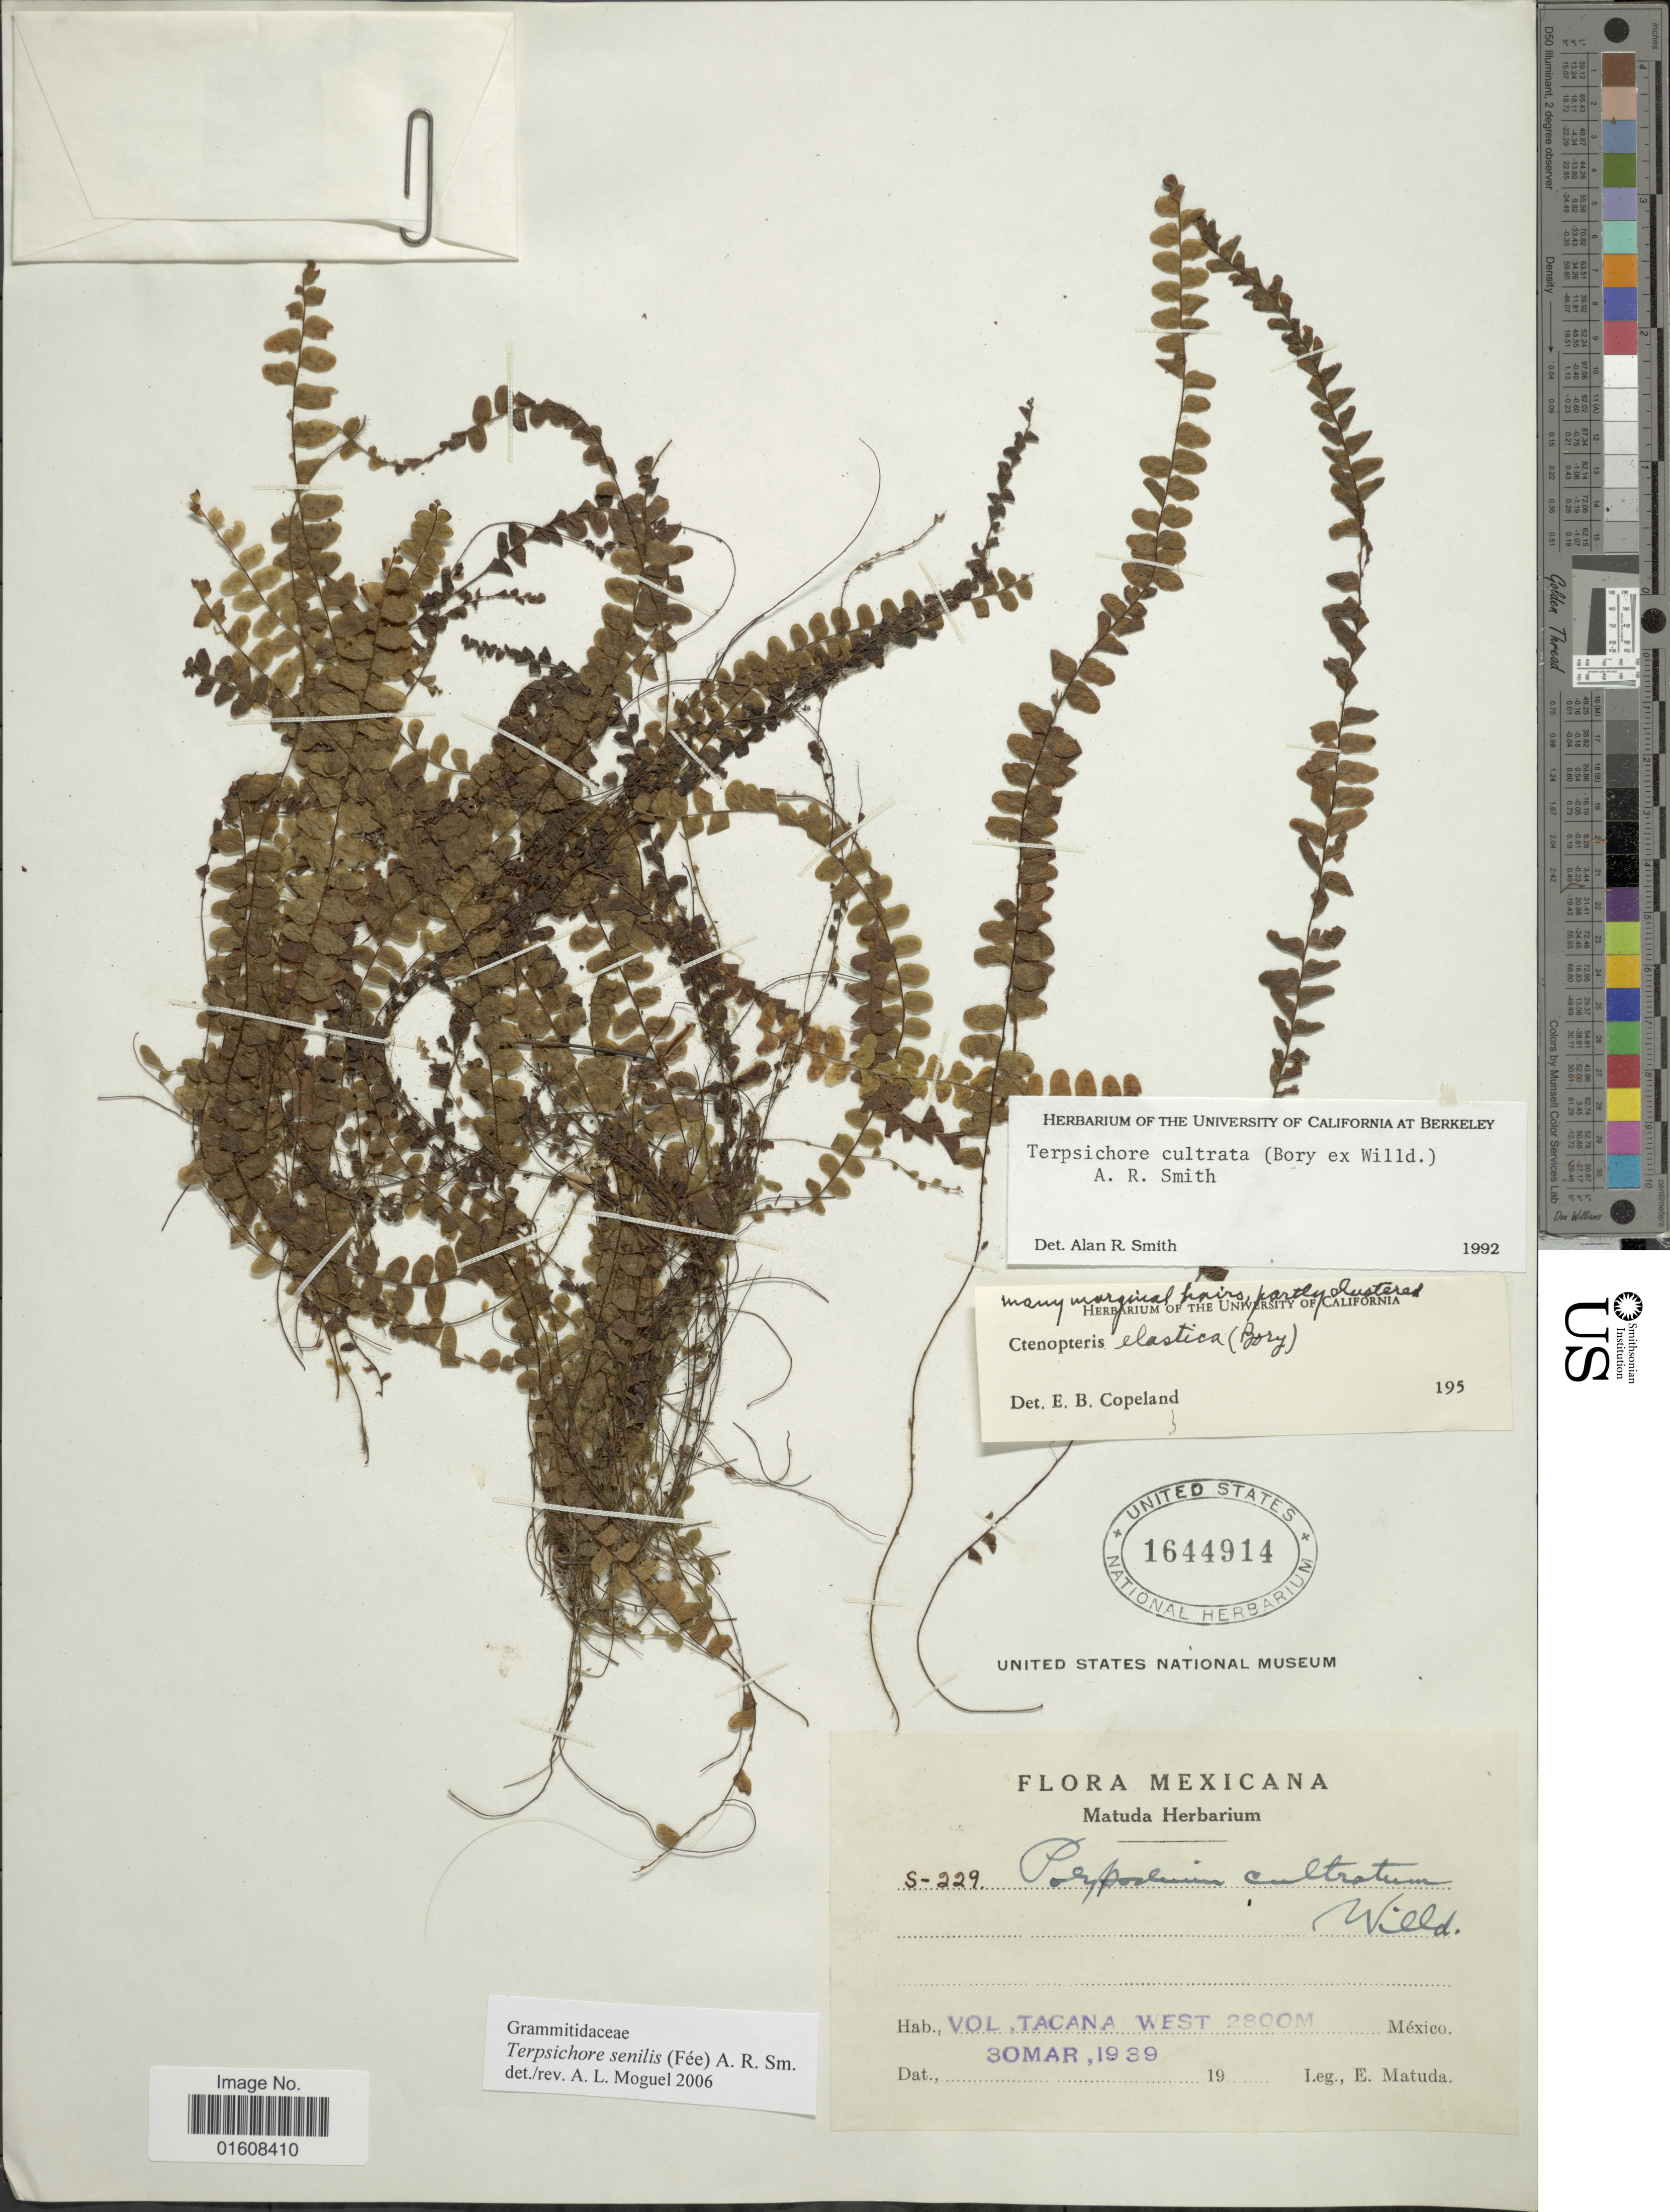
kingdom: Plantae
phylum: Tracheophyta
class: Polypodiopsida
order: Polypodiales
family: Polypodiaceae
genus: Alansmia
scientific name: Alansmia senilis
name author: (Fée) Moguel & M. Kessler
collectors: E. Matuda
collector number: S-229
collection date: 1939-03-30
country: Mexico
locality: Vol, Tacana West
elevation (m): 2800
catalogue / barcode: US 1644914